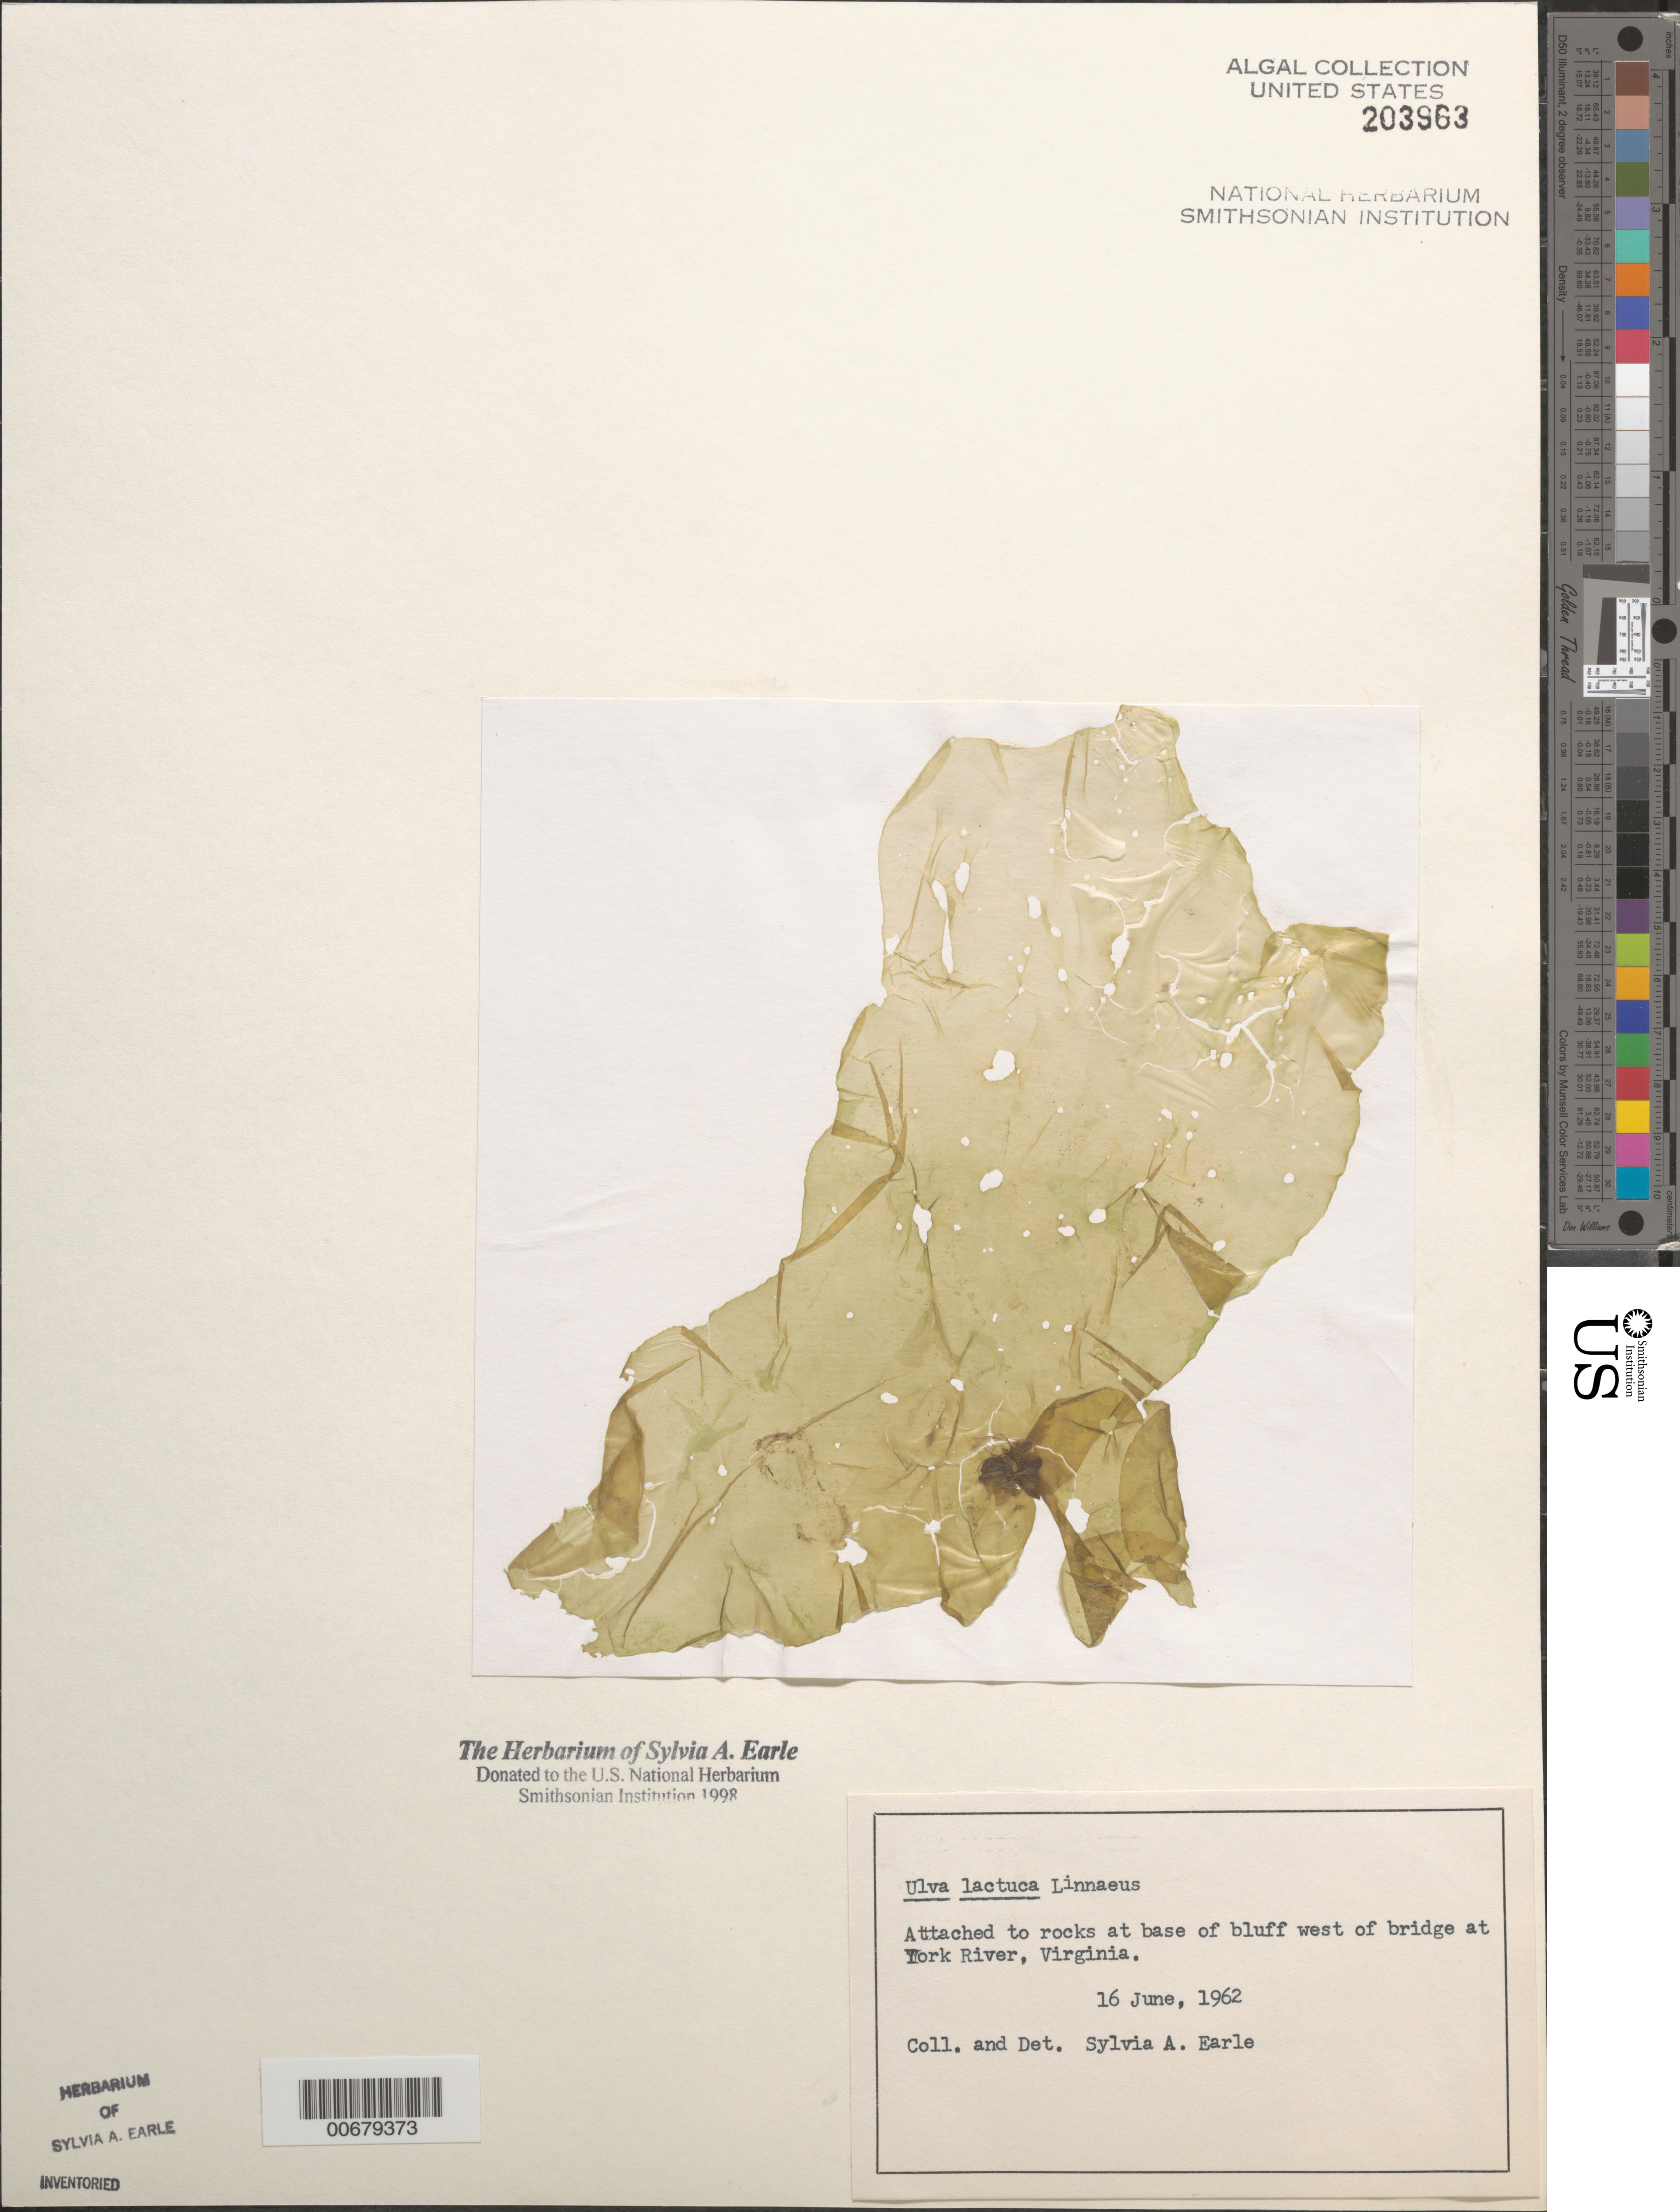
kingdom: Plantae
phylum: Chlorophyta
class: Ulvophyceae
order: Ulvales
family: Ulvaceae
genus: Ulva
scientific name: Ulva lactuca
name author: L.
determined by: Earle, S. A.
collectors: S. A. Earle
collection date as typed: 16 Jun 1962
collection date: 1962-06-16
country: United States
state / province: Virginia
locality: York River, base of bluff west of bridge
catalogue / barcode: US 203963